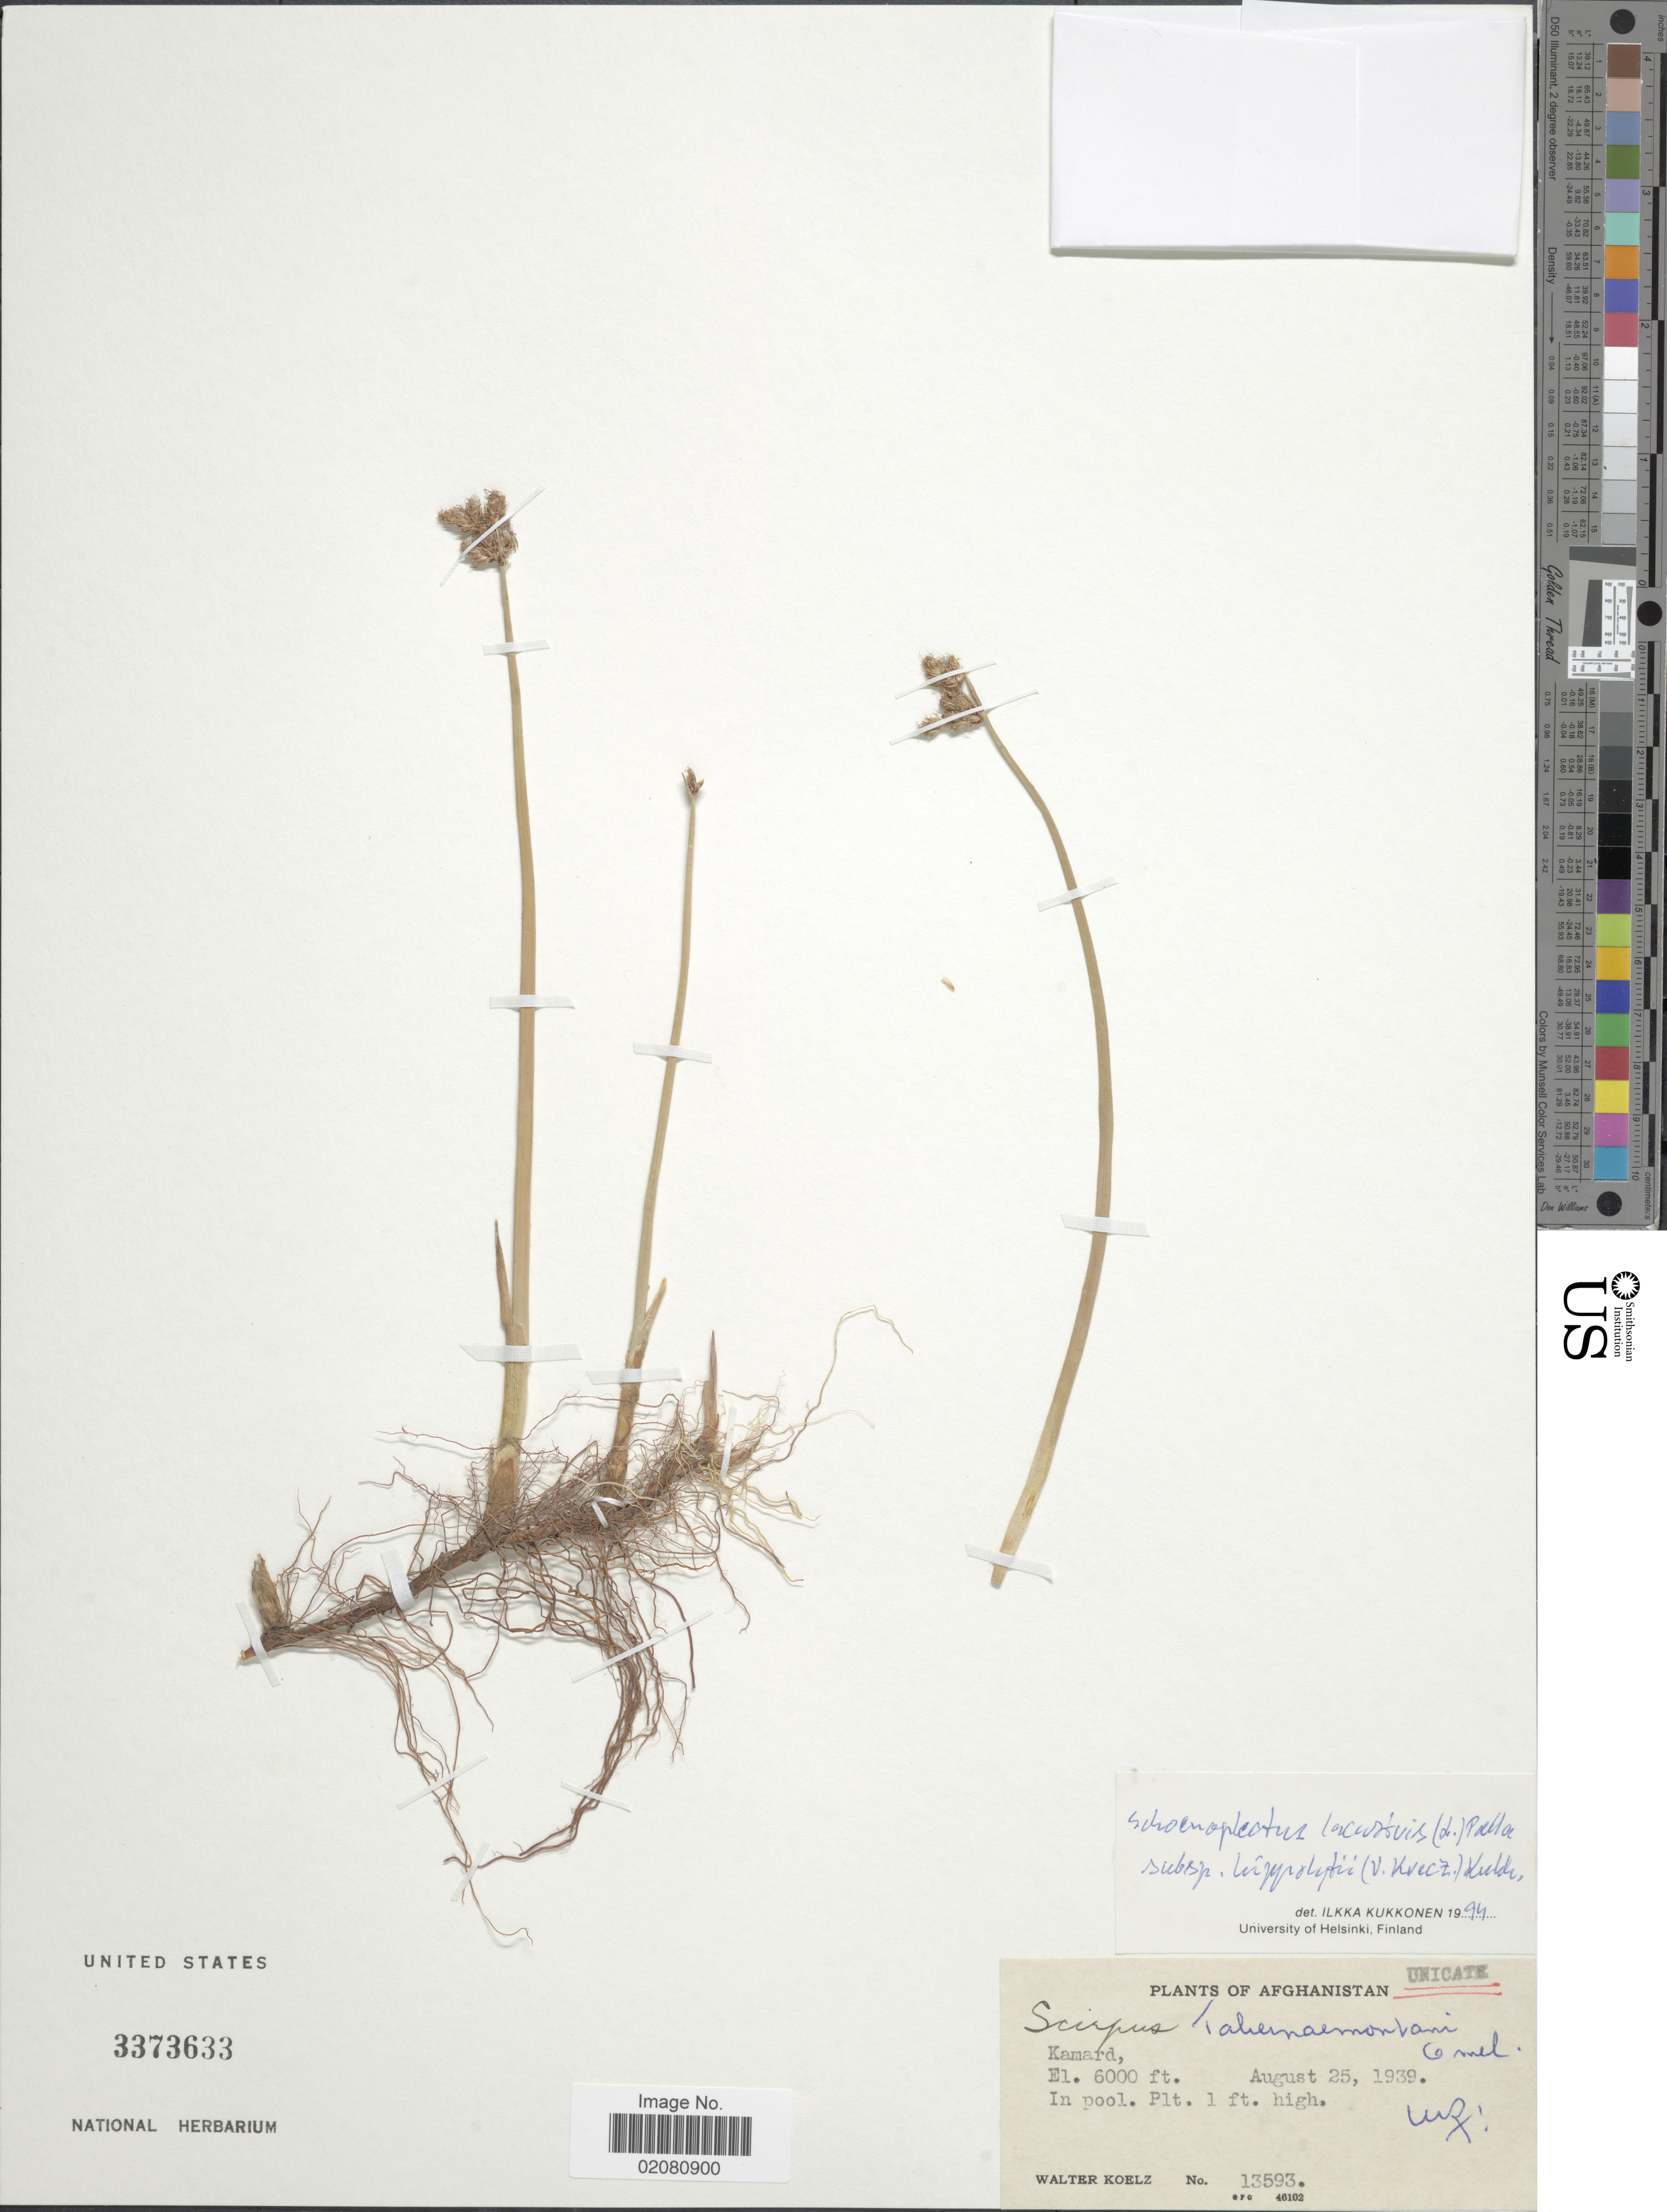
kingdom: Plantae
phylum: Tracheophyta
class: Liliopsida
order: Poales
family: Cyperaceae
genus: Schoenoplectus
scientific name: Schoenoplectus hippolyti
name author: (V.I. Krecz.) V.I. Krecz.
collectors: W. N. Koelz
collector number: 13593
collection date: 1939-08-25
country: Afghanistan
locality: Kamard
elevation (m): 1829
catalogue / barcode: US 3373633